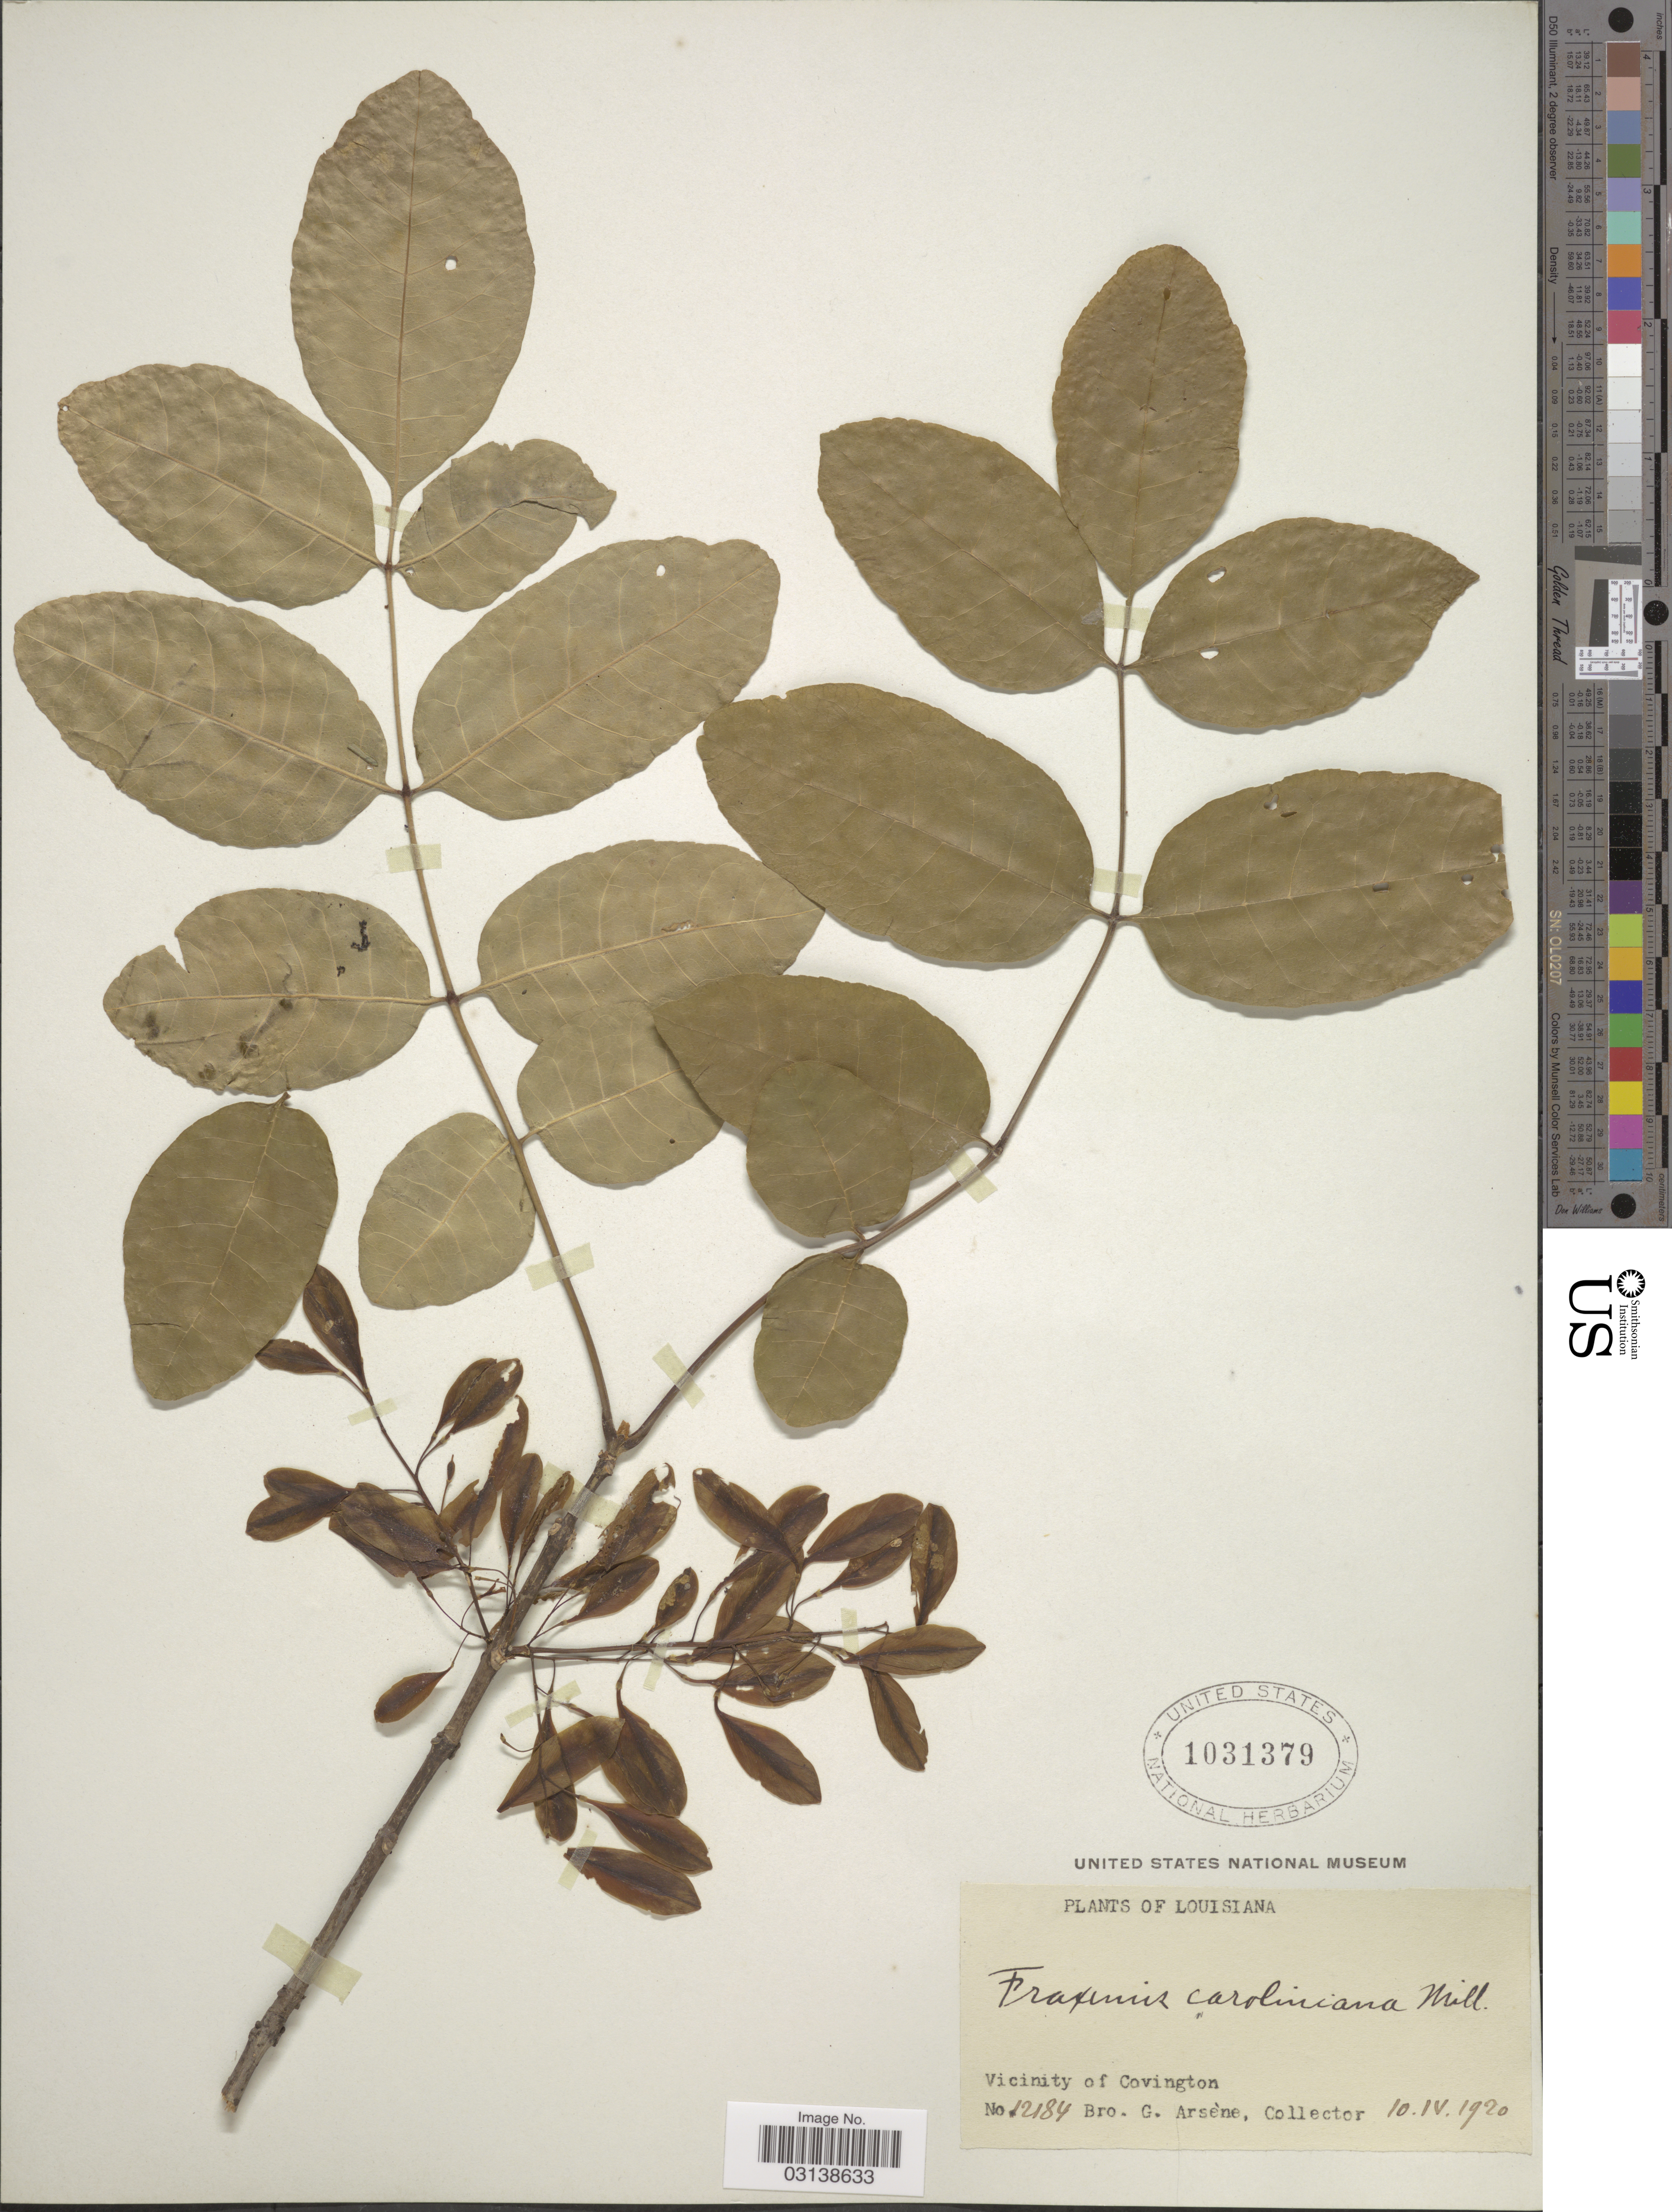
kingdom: Plantae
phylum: Tracheophyta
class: Magnoliopsida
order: Lamiales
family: Oleaceae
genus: Fraxinus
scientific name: Fraxinus caroliniana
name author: Mill.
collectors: Bro. G. Arsène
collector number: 12184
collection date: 1920-04-10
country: United States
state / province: Louisiana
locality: Vicinity of Covington.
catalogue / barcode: US 1031379